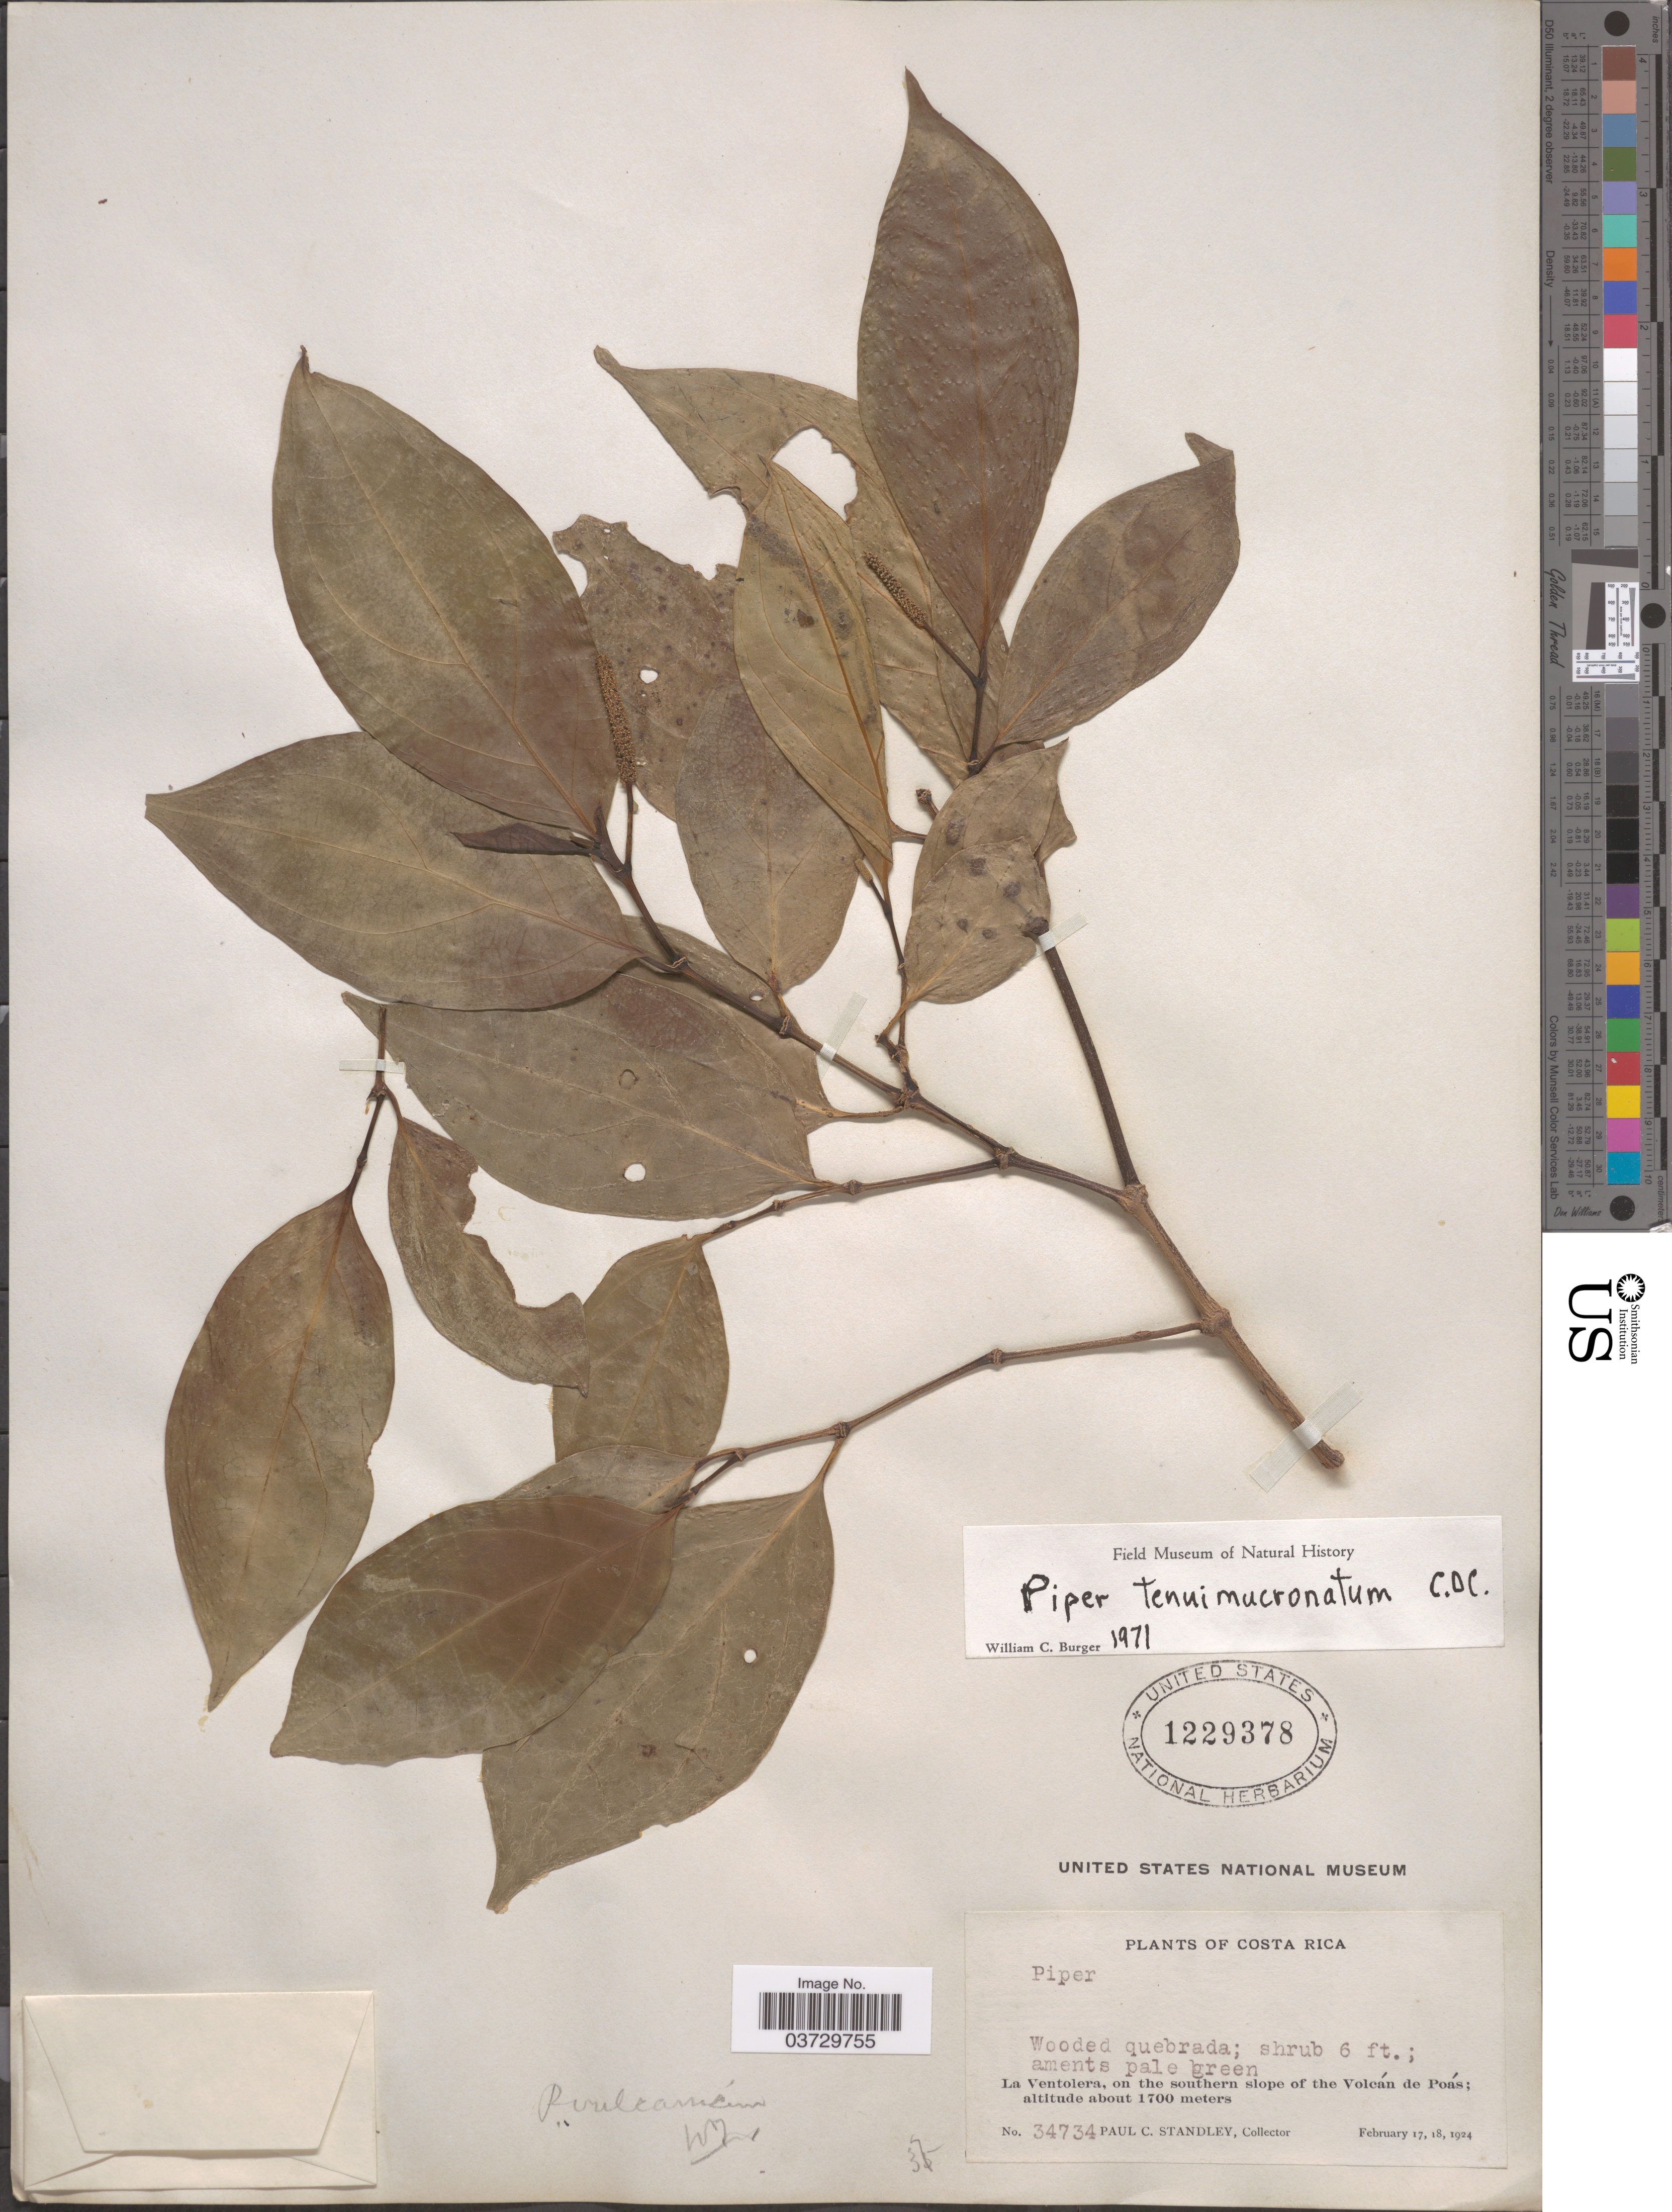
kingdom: Plantae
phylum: Tracheophyta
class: Magnoliopsida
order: Piperales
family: Piperaceae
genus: Piper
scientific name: Piper tenuimucronatum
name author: C. DC.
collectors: P. C. Standley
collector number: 34734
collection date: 1924-02-17/1924-02-18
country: Costa Rica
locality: La Ventolera, on the southern slope of the Volcán de Poás.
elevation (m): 1700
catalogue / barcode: US 1229378